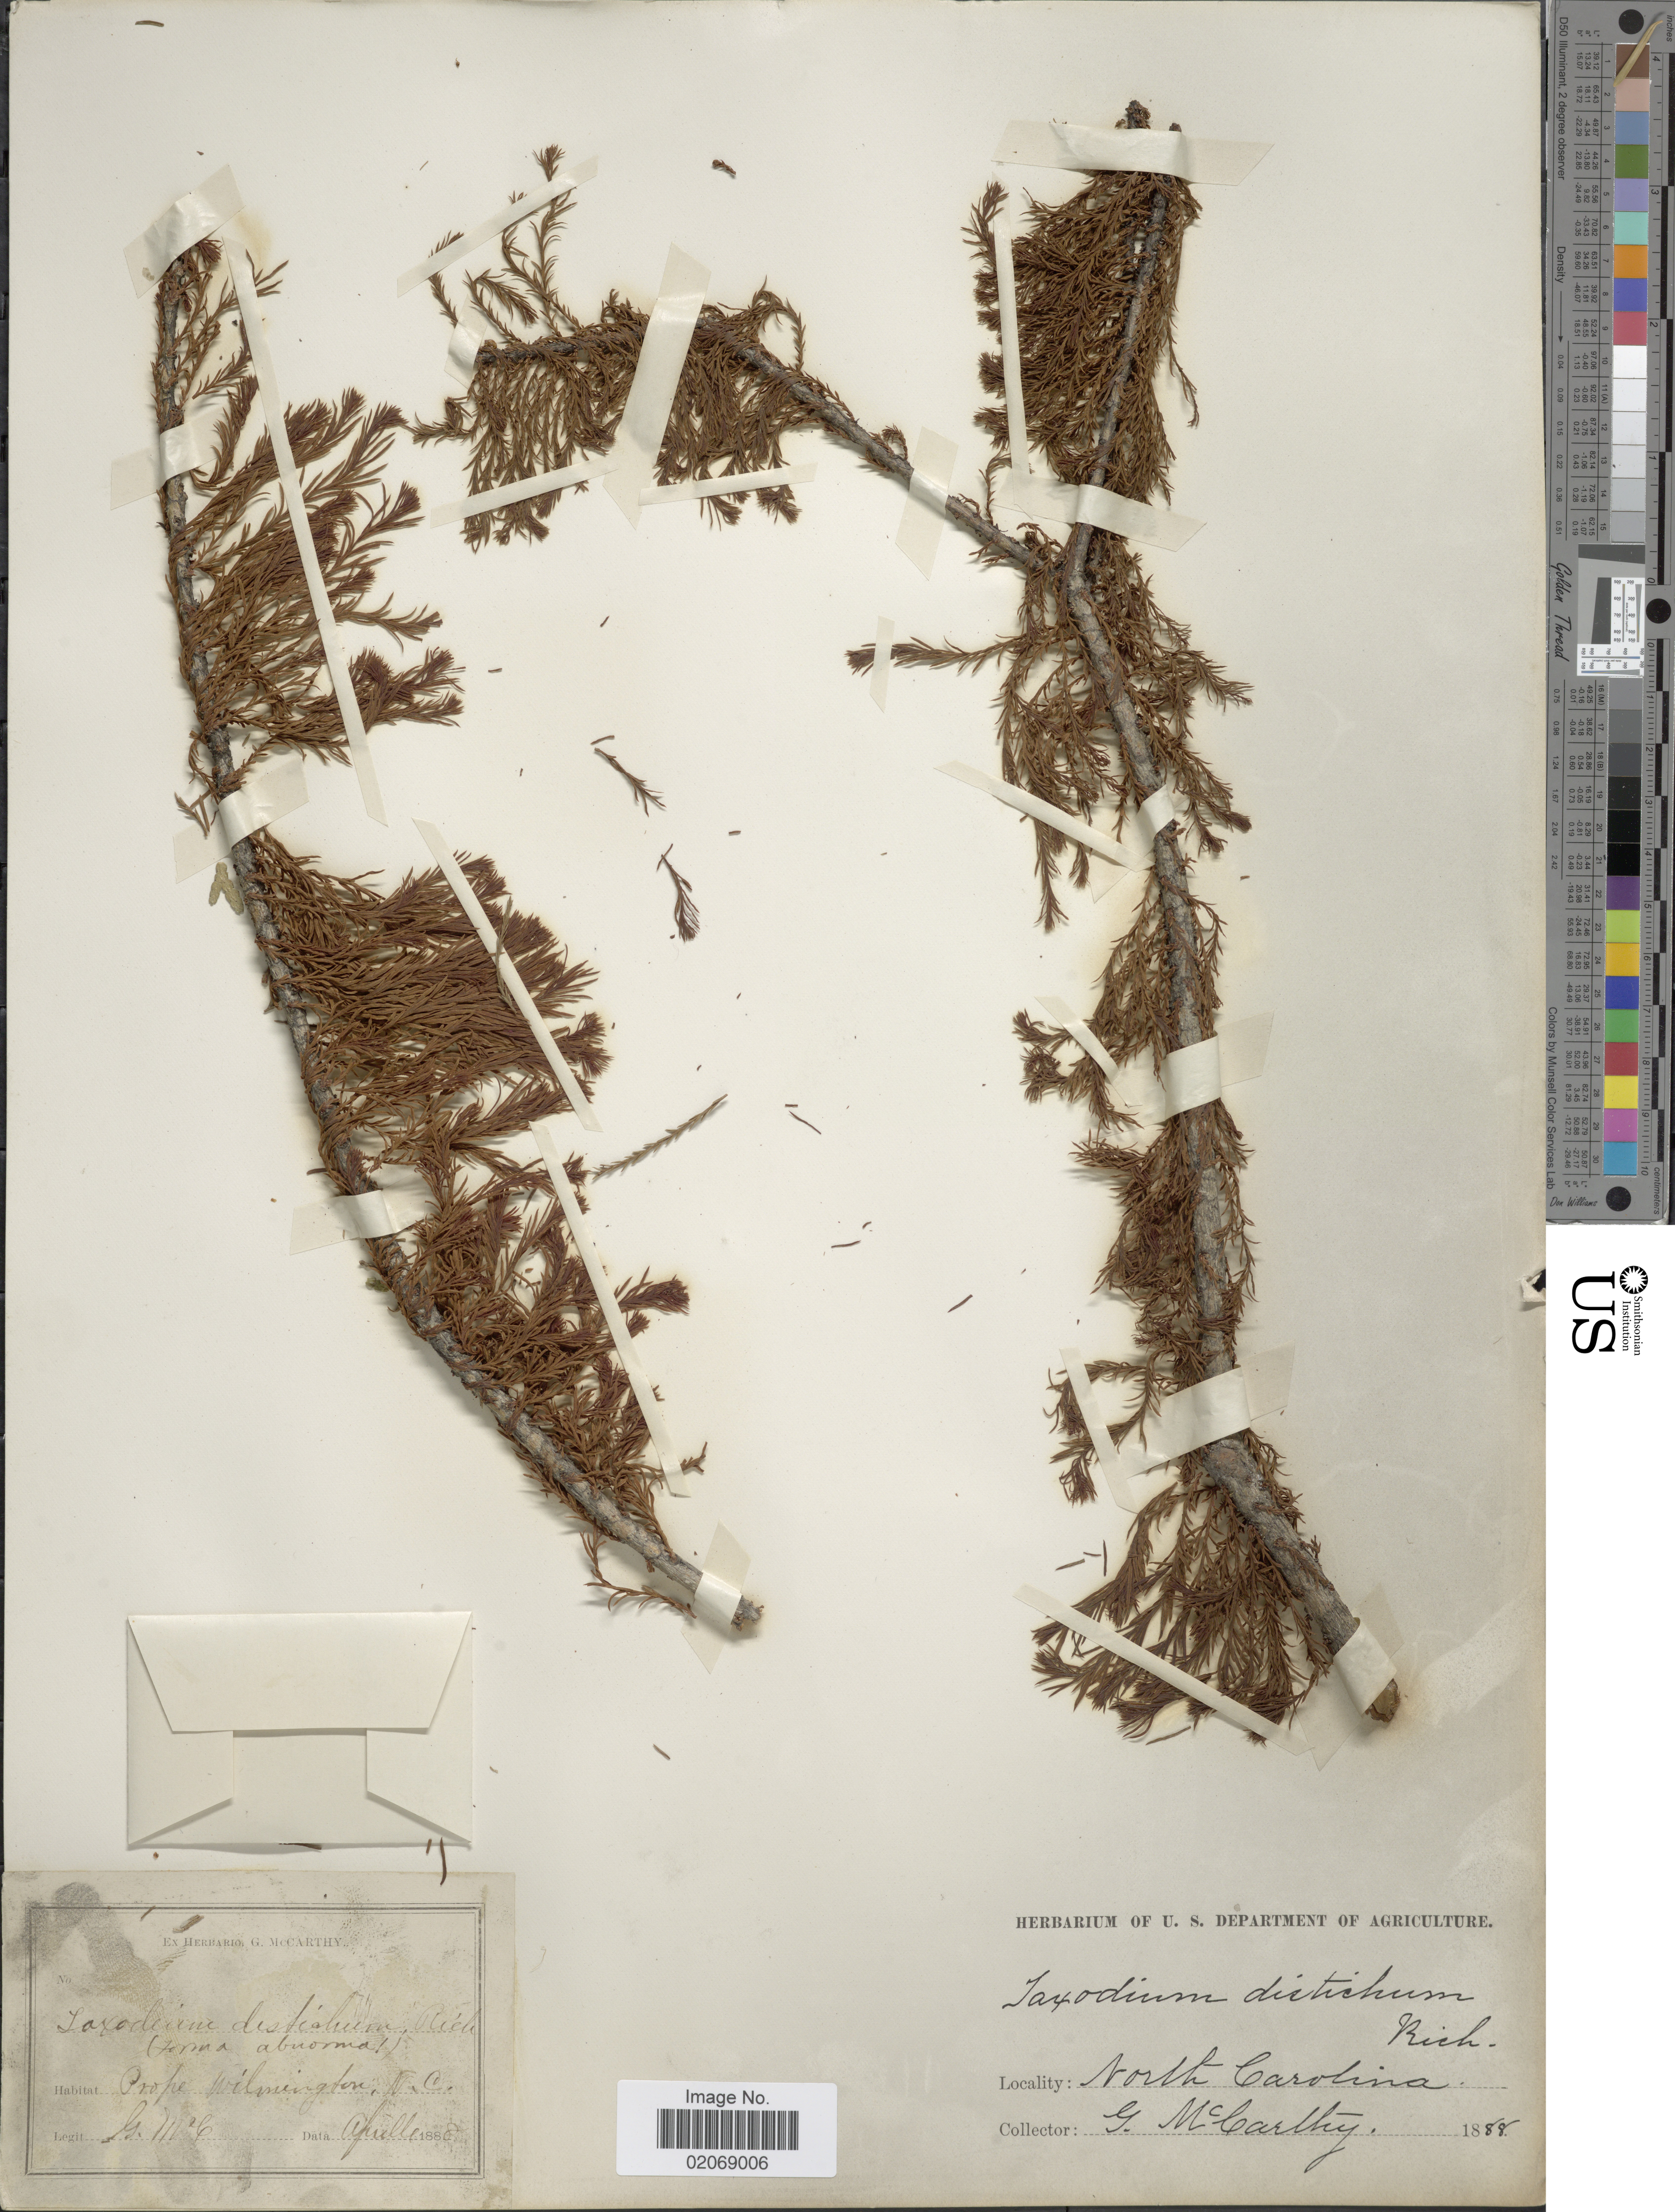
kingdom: Plantae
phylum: Tracheophyta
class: Pinopsida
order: Pinales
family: Cupressaceae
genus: Taxodium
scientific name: Taxodium distichum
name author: (L.) Rich.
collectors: G. McCarthy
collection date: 1888-04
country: United States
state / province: North Carolina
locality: Prope Wilmington, N. C.